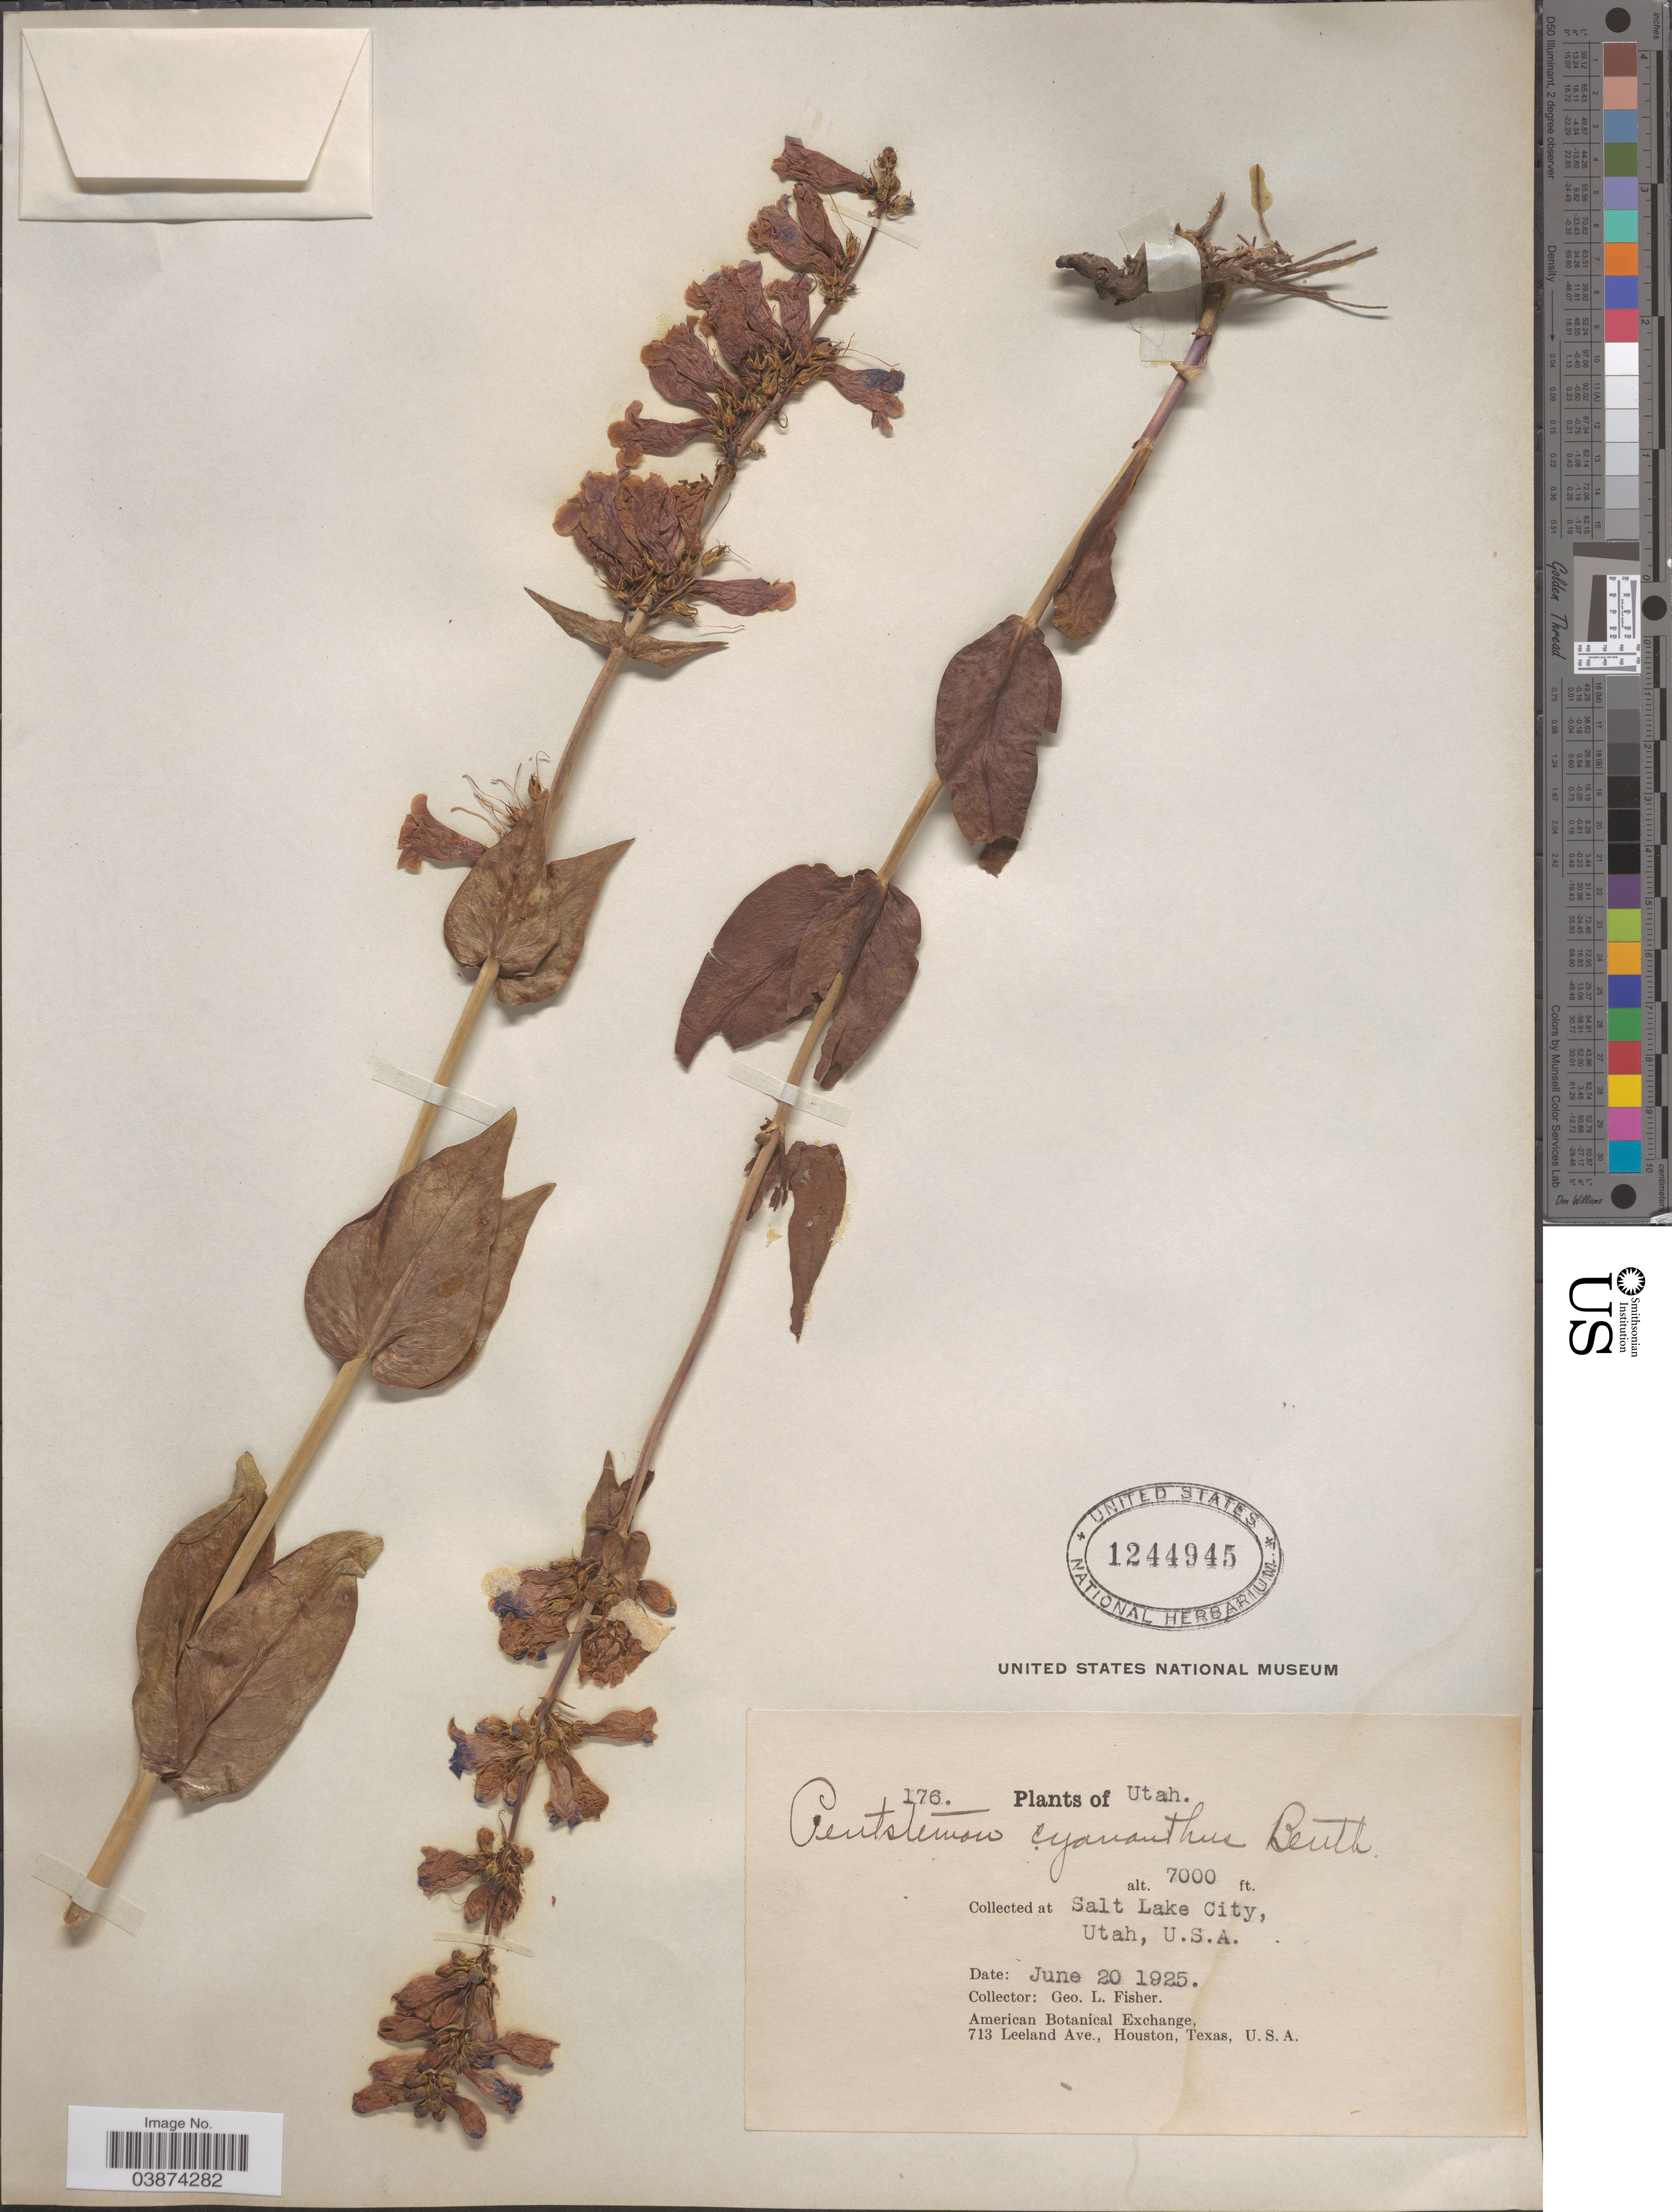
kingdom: Plantae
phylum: Tracheophyta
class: Magnoliopsida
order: Lamiales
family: Plantaginaceae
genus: Penstemon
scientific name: Penstemon cyananthus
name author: Hook.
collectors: G. L. Fisher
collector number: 176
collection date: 1925-06-20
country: United States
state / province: Utah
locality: Salt Lake City.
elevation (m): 2134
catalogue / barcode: US 1244945